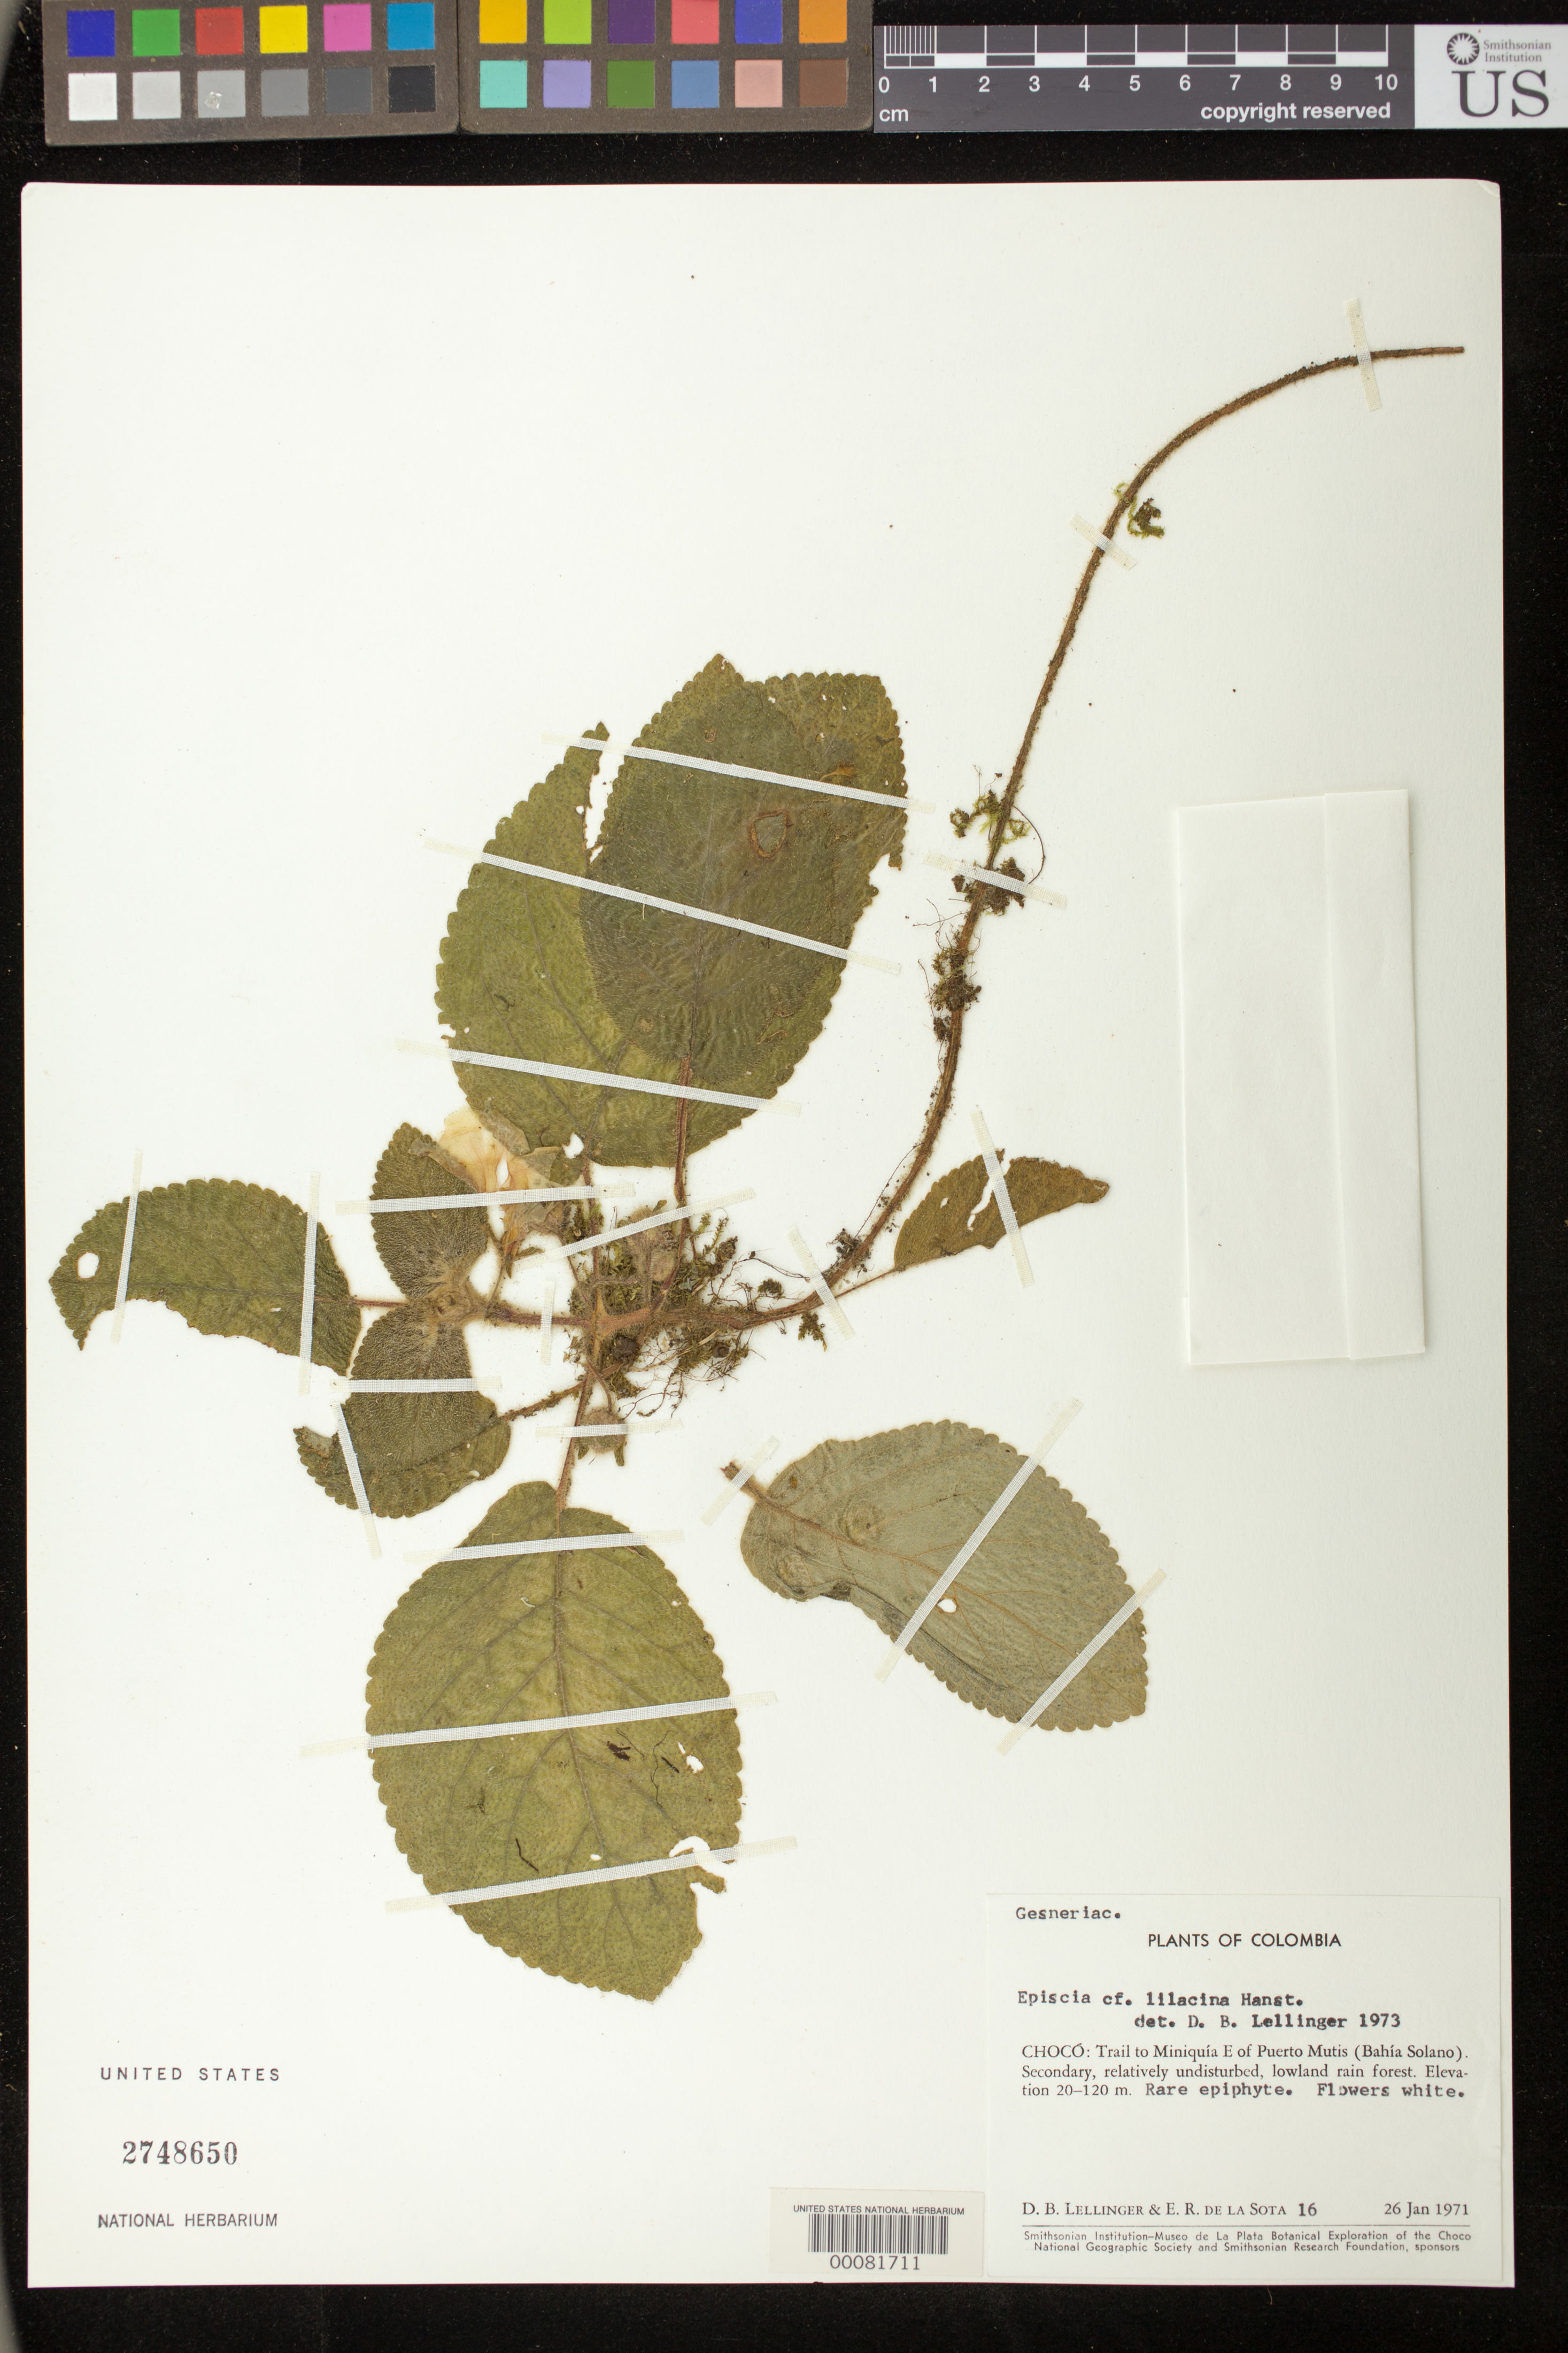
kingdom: Plantae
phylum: Tracheophyta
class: Magnoliopsida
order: Lamiales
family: Gesneriaceae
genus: Episcia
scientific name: Episcia lilacina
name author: Hanst.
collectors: D. B. Lellinger & E. R. de la Sota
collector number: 16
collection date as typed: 26 Jan 1971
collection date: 1971-01-26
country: Colombia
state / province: Chocó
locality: Trail to Miniquia E of Puerto Mutis (Bahia Solano)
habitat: Secondary, relatively undisturbed, lowland rain forest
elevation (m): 20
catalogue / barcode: US 2748650